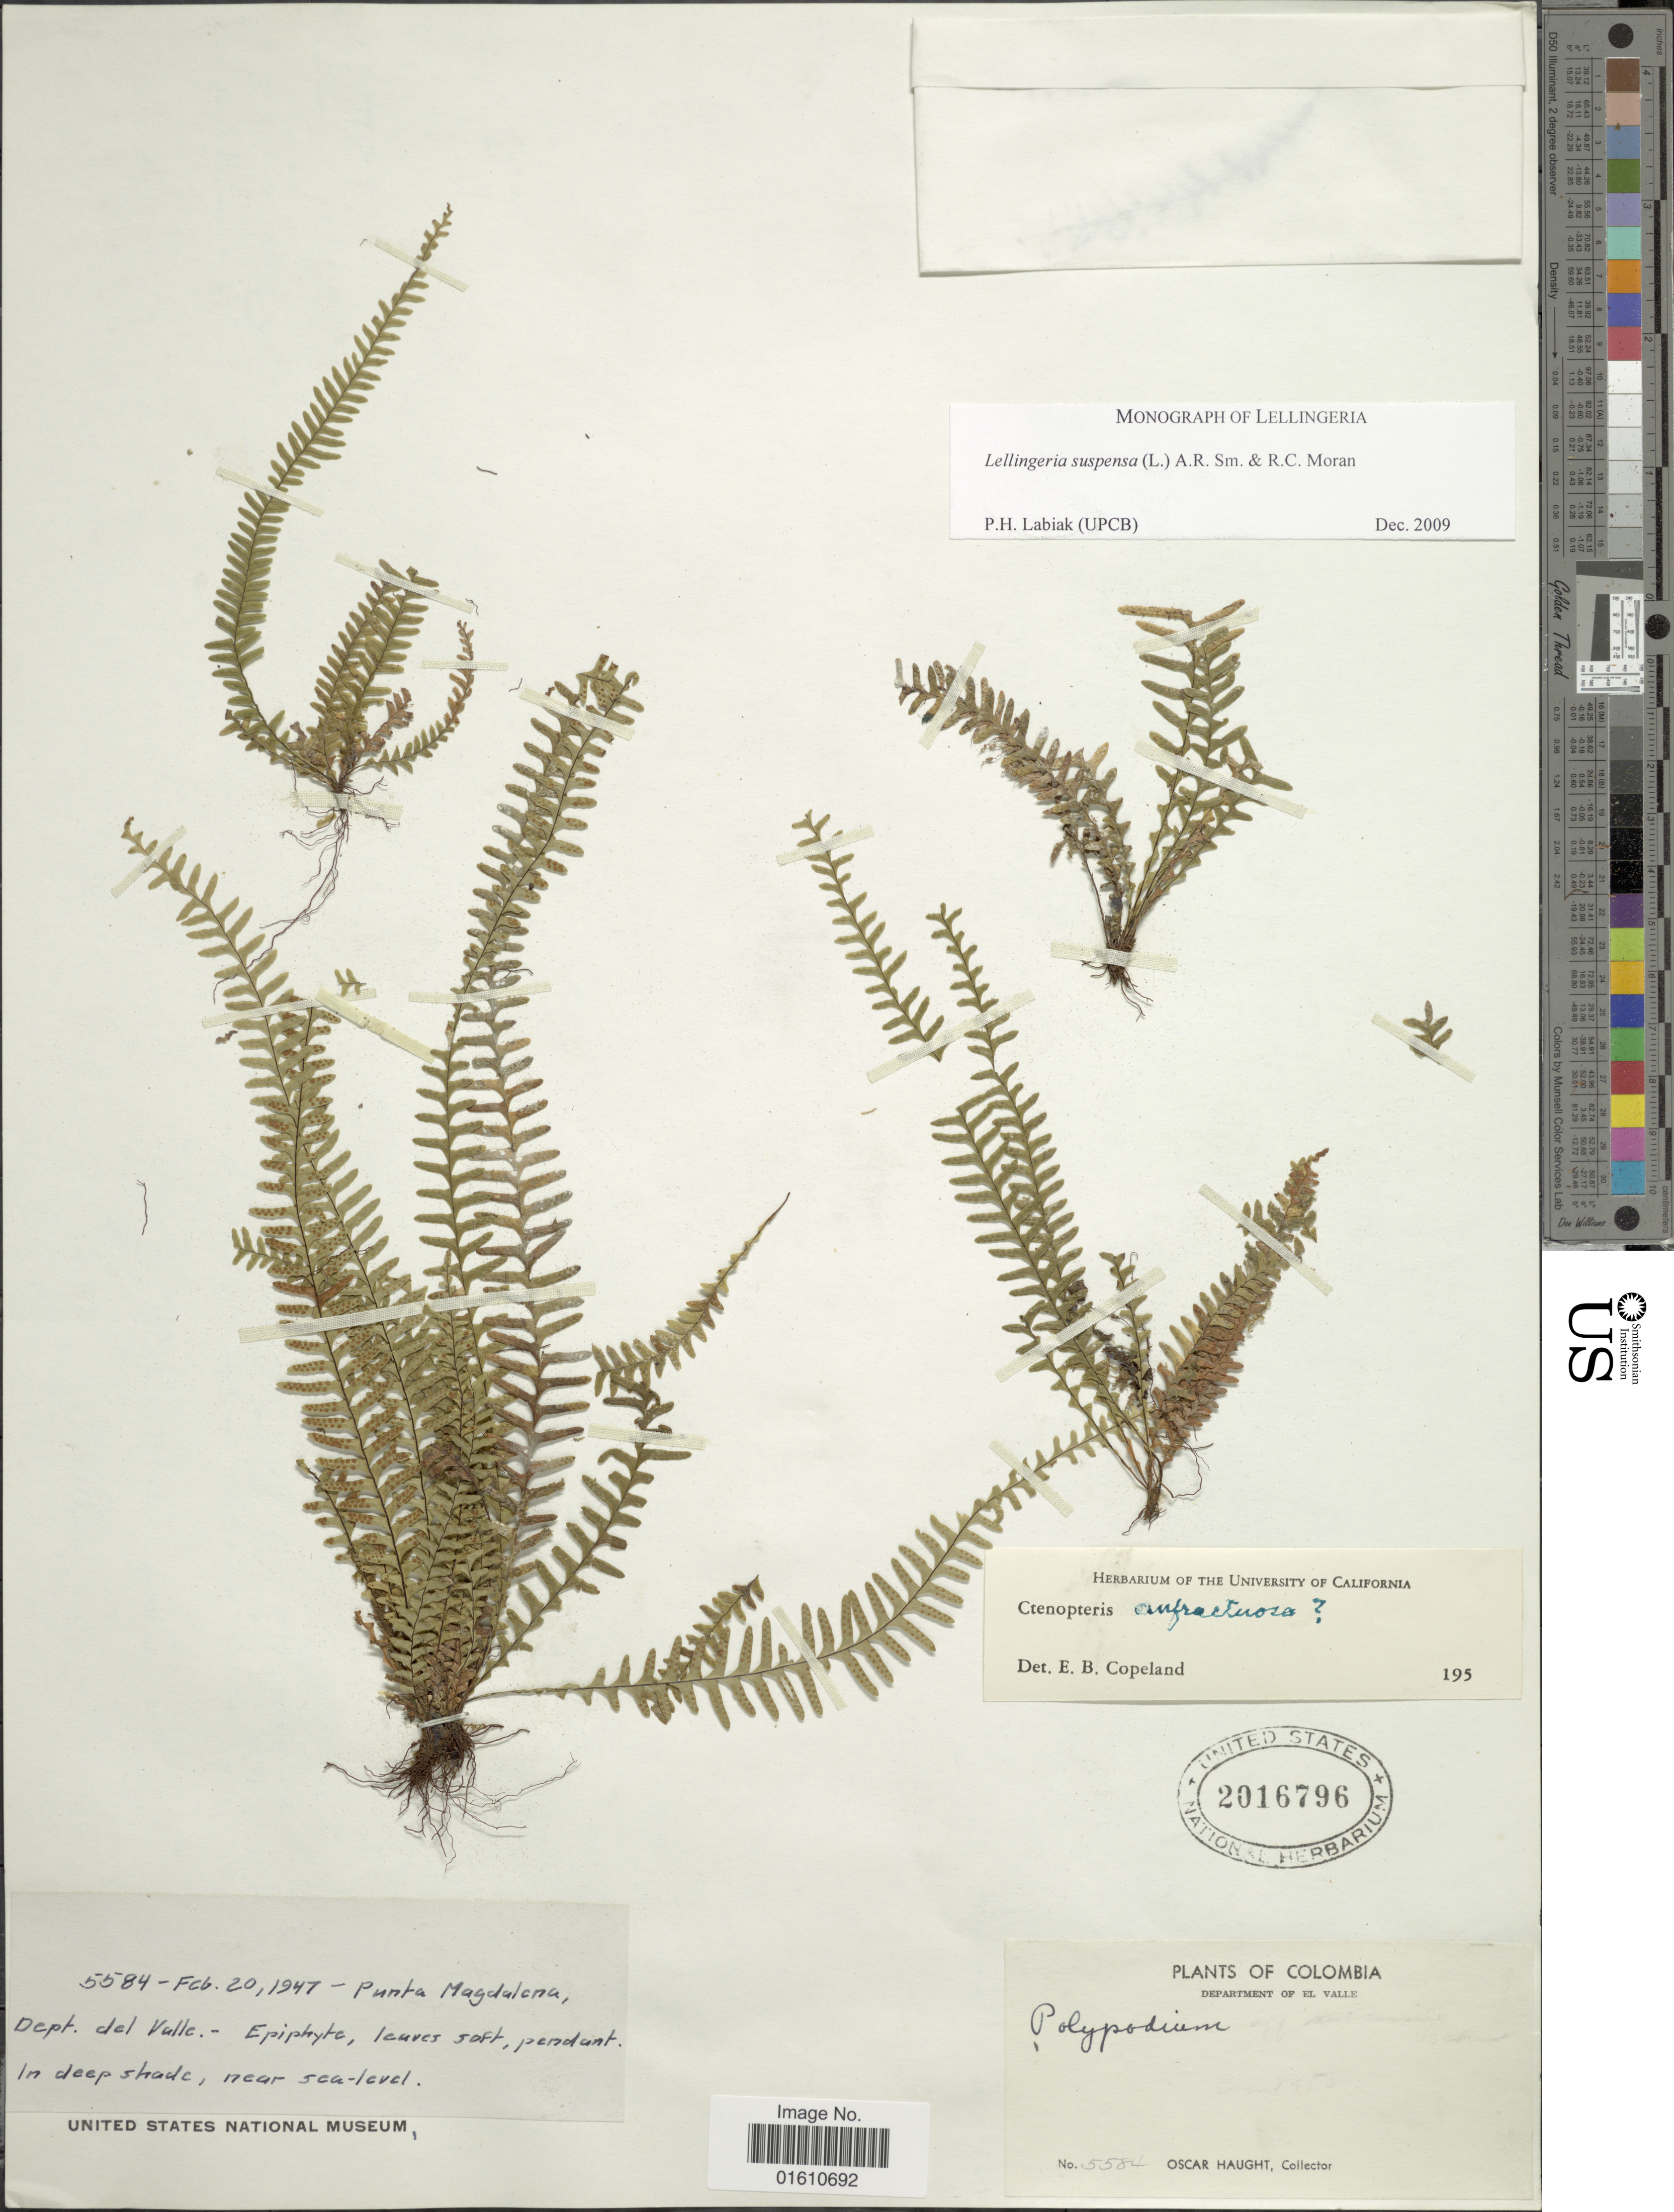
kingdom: Plantae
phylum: Tracheophyta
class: Polypodiopsida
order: Polypodiales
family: Polypodiaceae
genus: Lellingeria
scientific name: Lellingeria suspensa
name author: (L.) A.R. Sm. & R.C. Moran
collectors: O. L. Haught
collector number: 5584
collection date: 1947-02-20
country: Colombia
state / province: Valle del Cauca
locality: Dept. del Valle, Punta Magdalena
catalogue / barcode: US 2016796